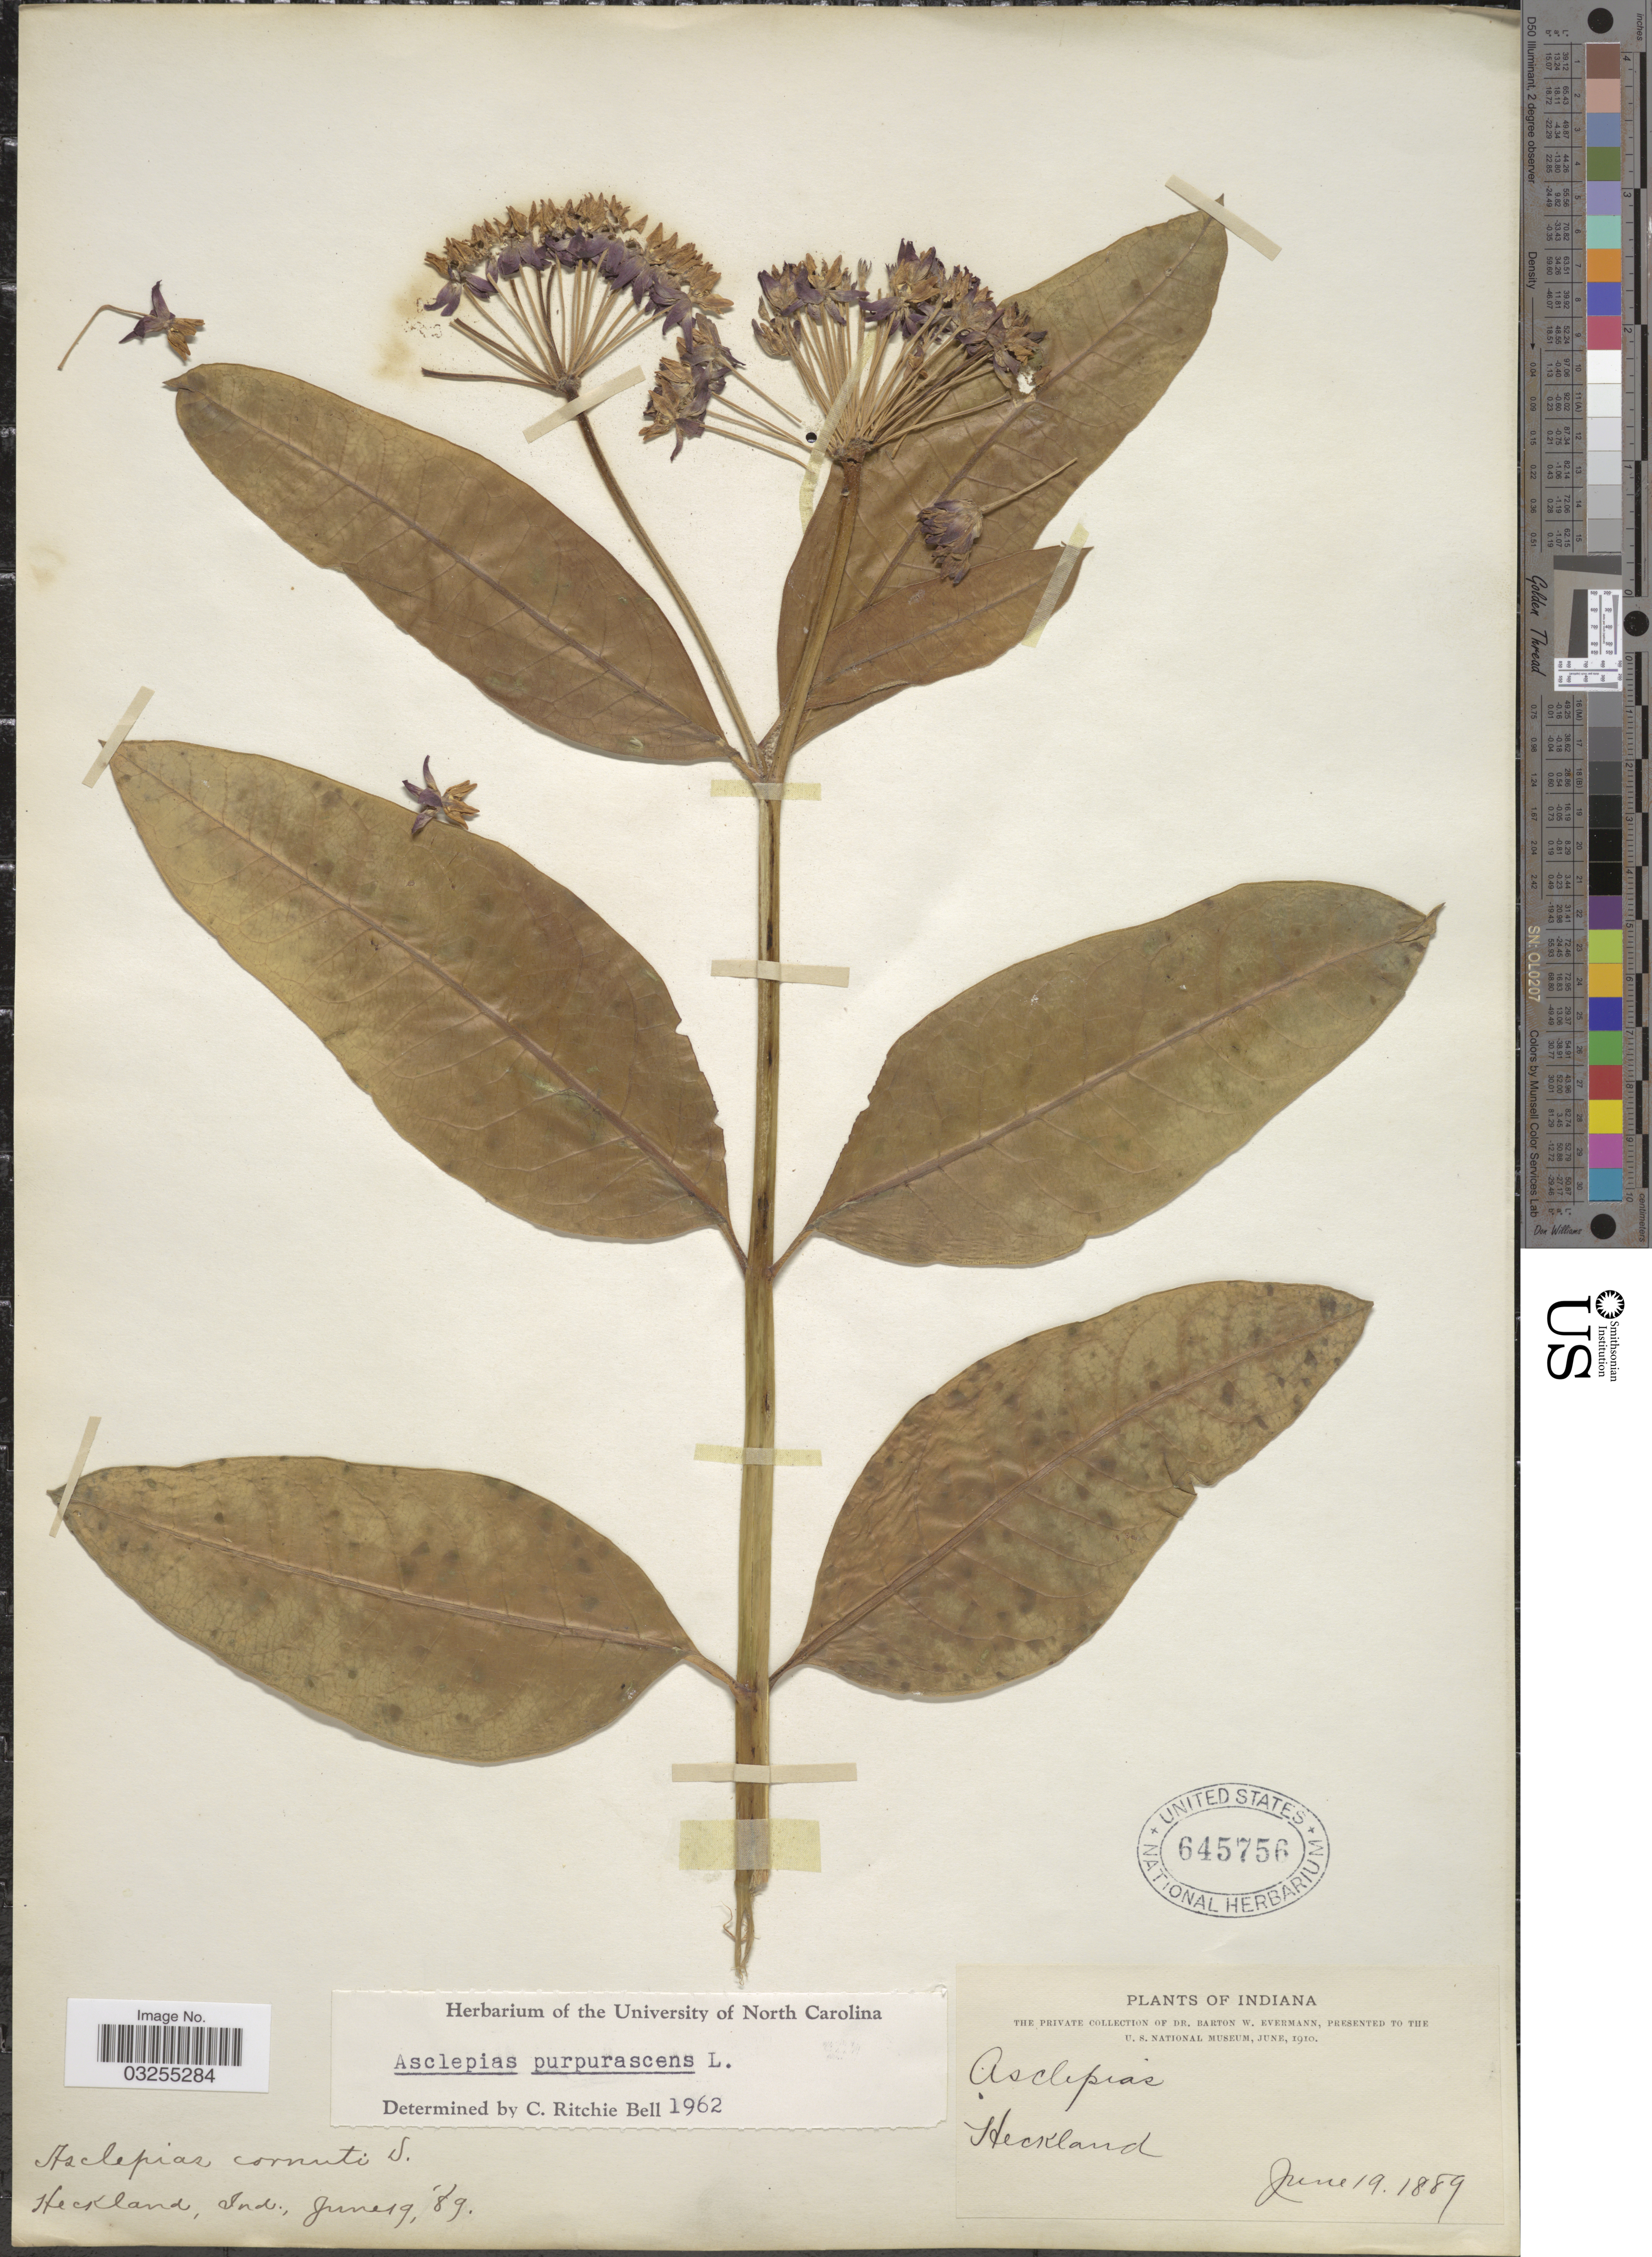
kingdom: Plantae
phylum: Tracheophyta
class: Magnoliopsida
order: Gentianales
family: Apocynaceae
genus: Asclepias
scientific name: Asclepias purpurascens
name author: L.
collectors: B. W. Evermann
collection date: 1889-06-19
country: United States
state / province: Indiana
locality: Heckland.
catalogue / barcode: US 645756